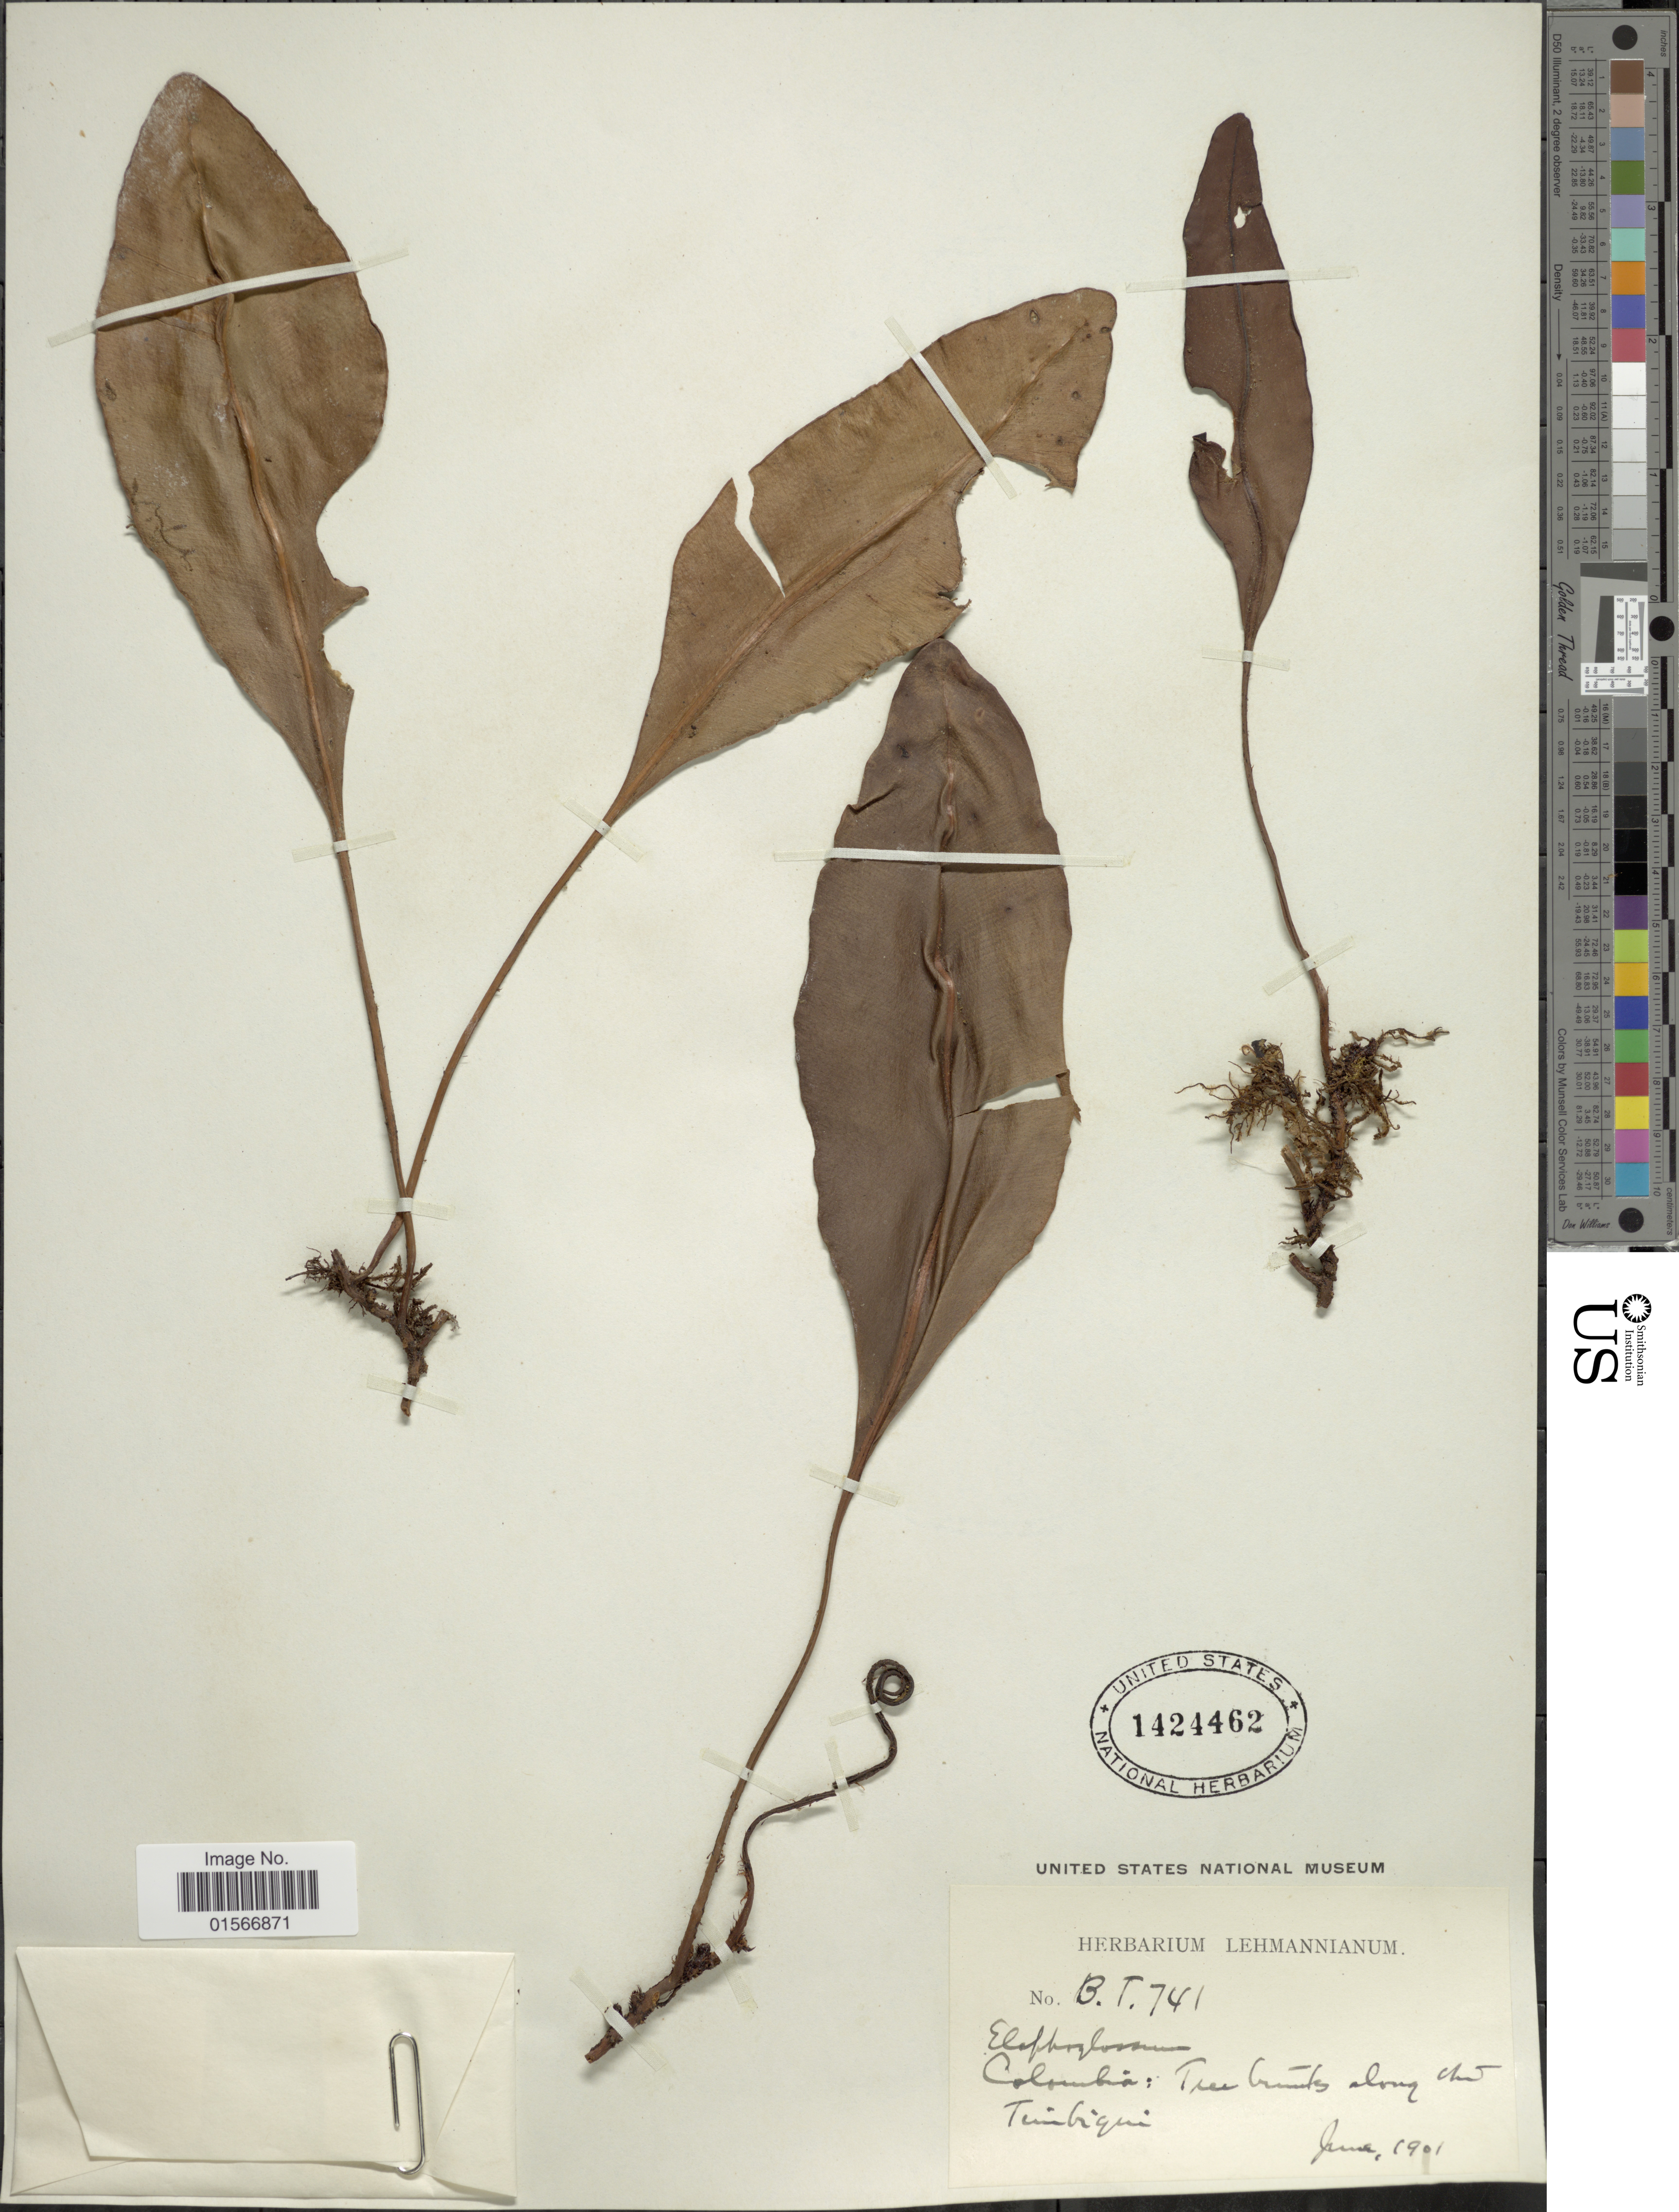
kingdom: Plantae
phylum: Tracheophyta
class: Polypodiopsida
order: Polypodiales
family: Dryopteridaceae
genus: Elaphoglossum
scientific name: Elaphoglossum lingua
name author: (C. Presl) Brack.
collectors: ex herb. Lehmannianum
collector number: B.T.741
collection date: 1901-06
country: Colombia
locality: along theTimbiqui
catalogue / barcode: US 1424462